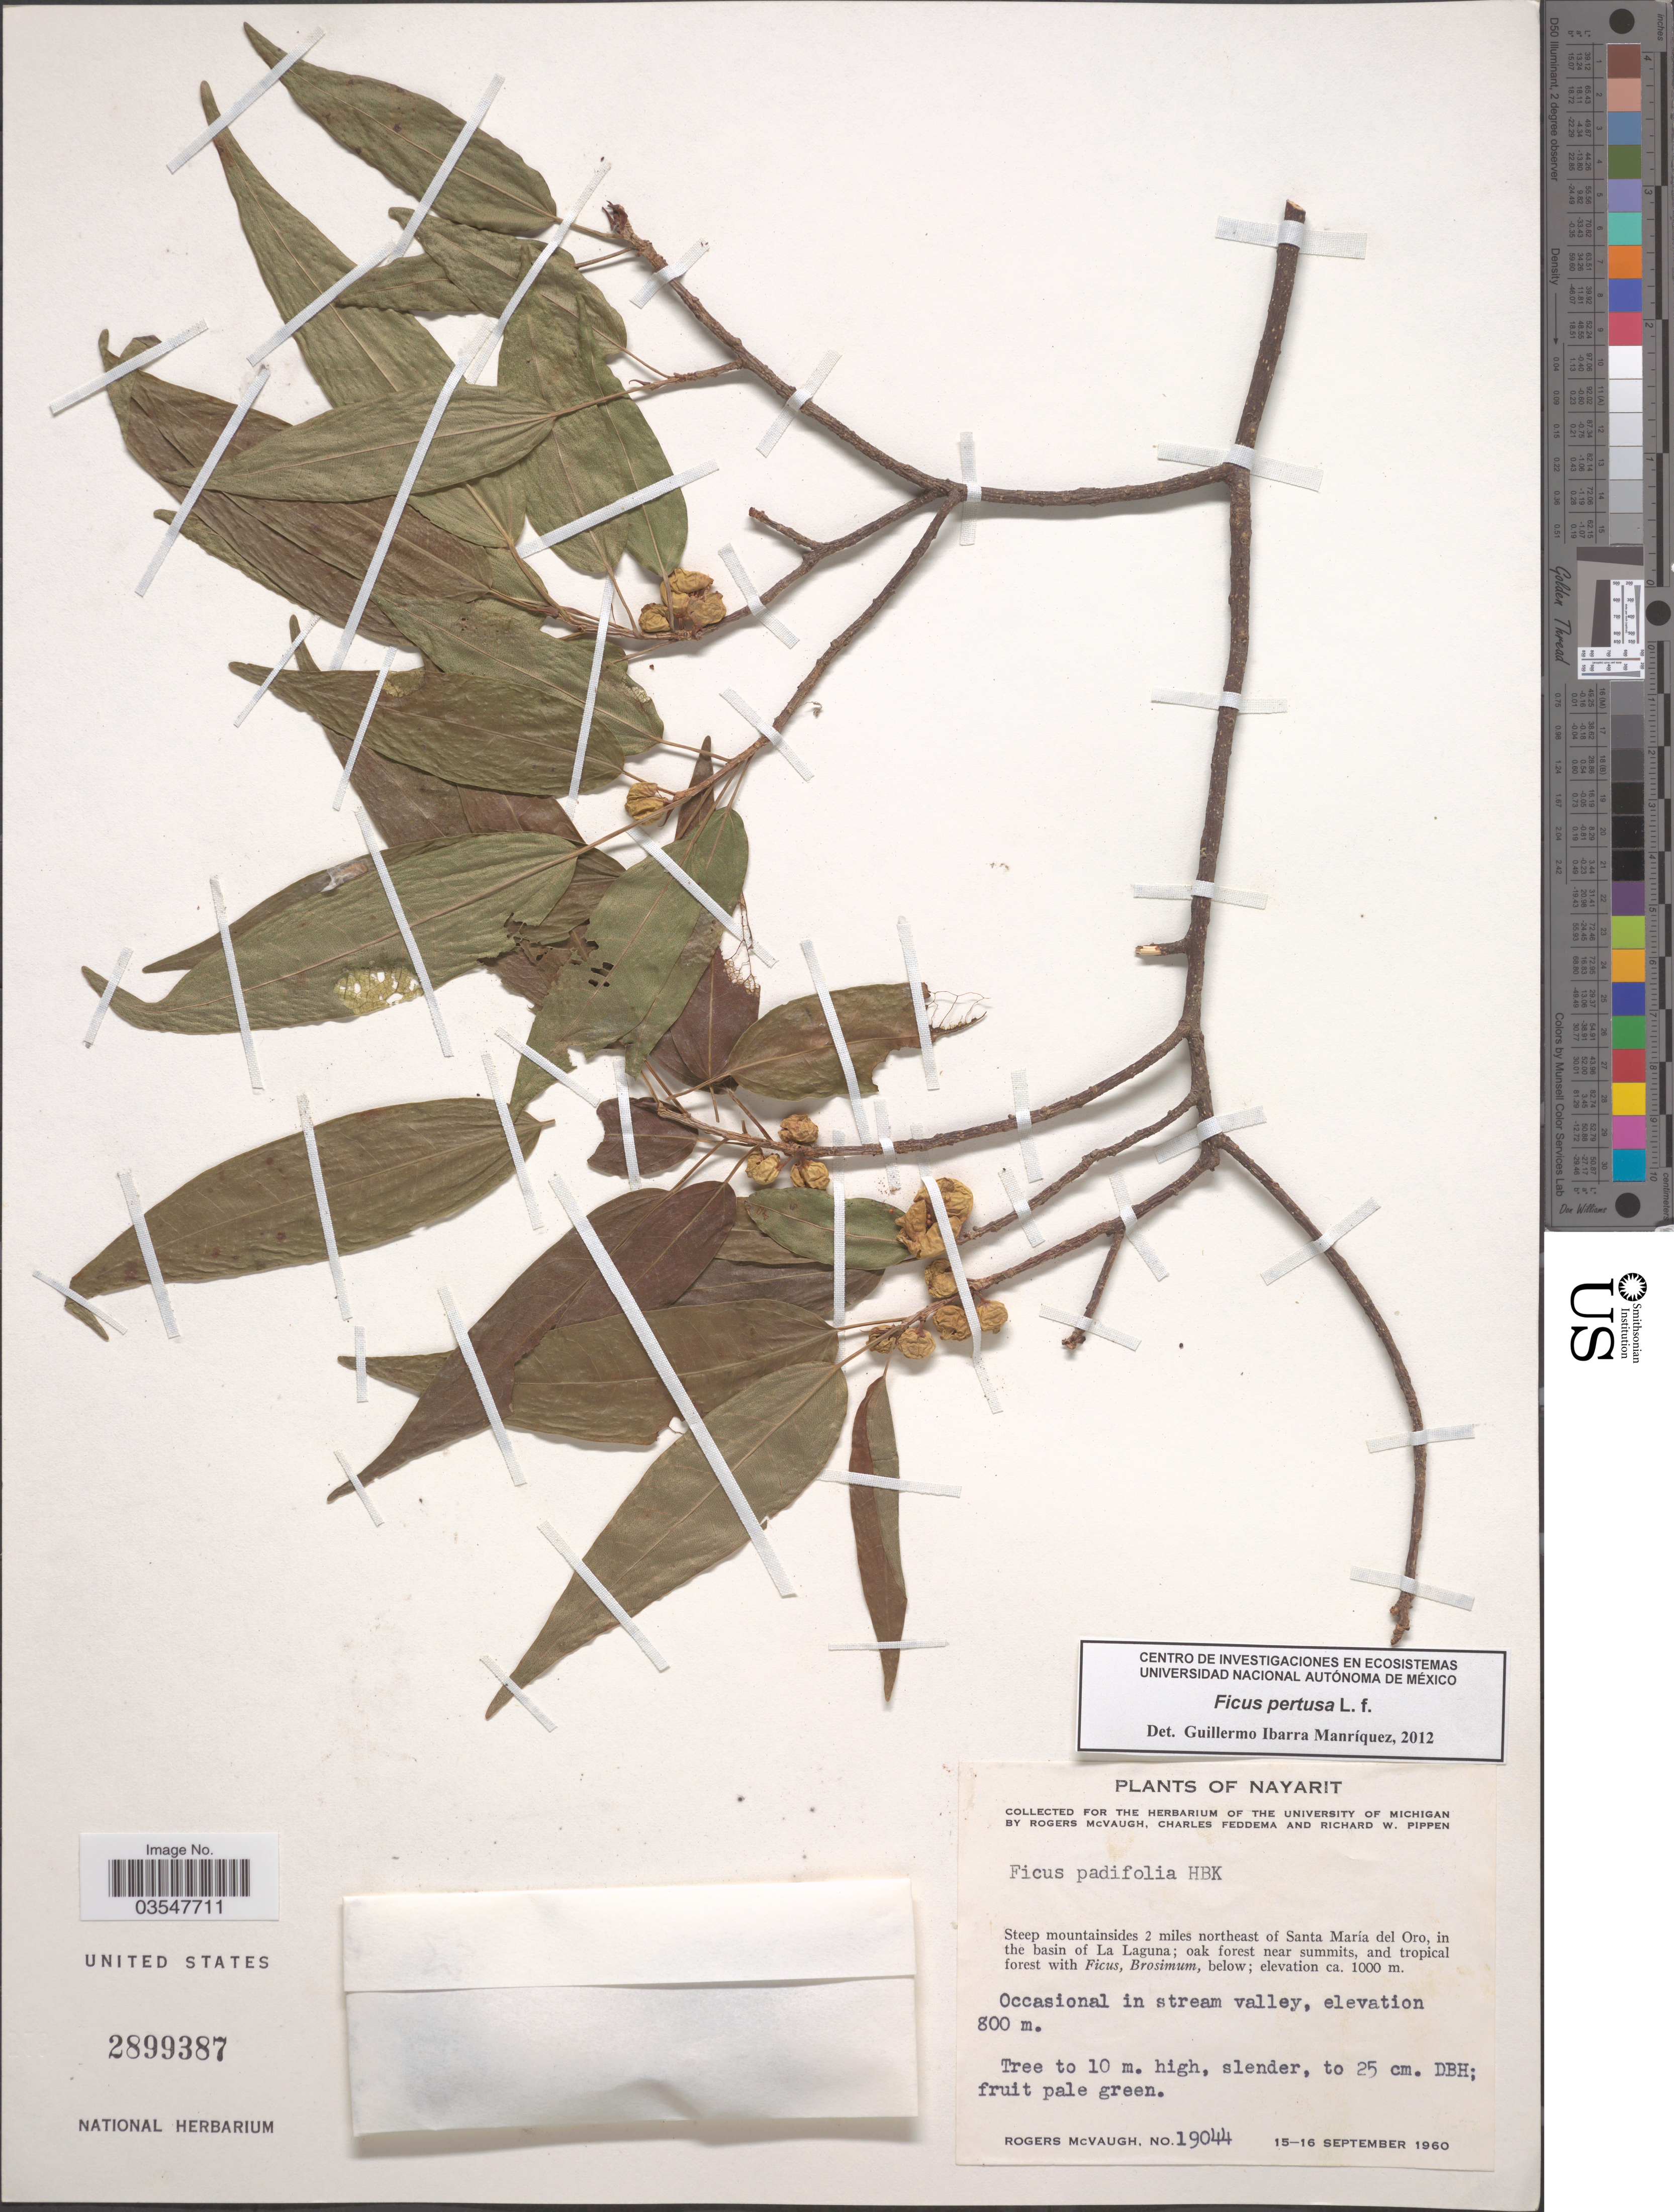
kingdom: Plantae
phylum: Tracheophyta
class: Magnoliopsida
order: Rosales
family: Moraceae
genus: Ficus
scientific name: Ficus padifolia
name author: Kunth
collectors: R. McVaugh, C. Feddema & R. W. Pippen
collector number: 19044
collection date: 1960-09-15/1960-09-16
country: Mexico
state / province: Nayarit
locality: Steep mountainsides 2 miles northeast of Santa María del Oro, in the basin of La Laguna.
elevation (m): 800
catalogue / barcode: US 2899387